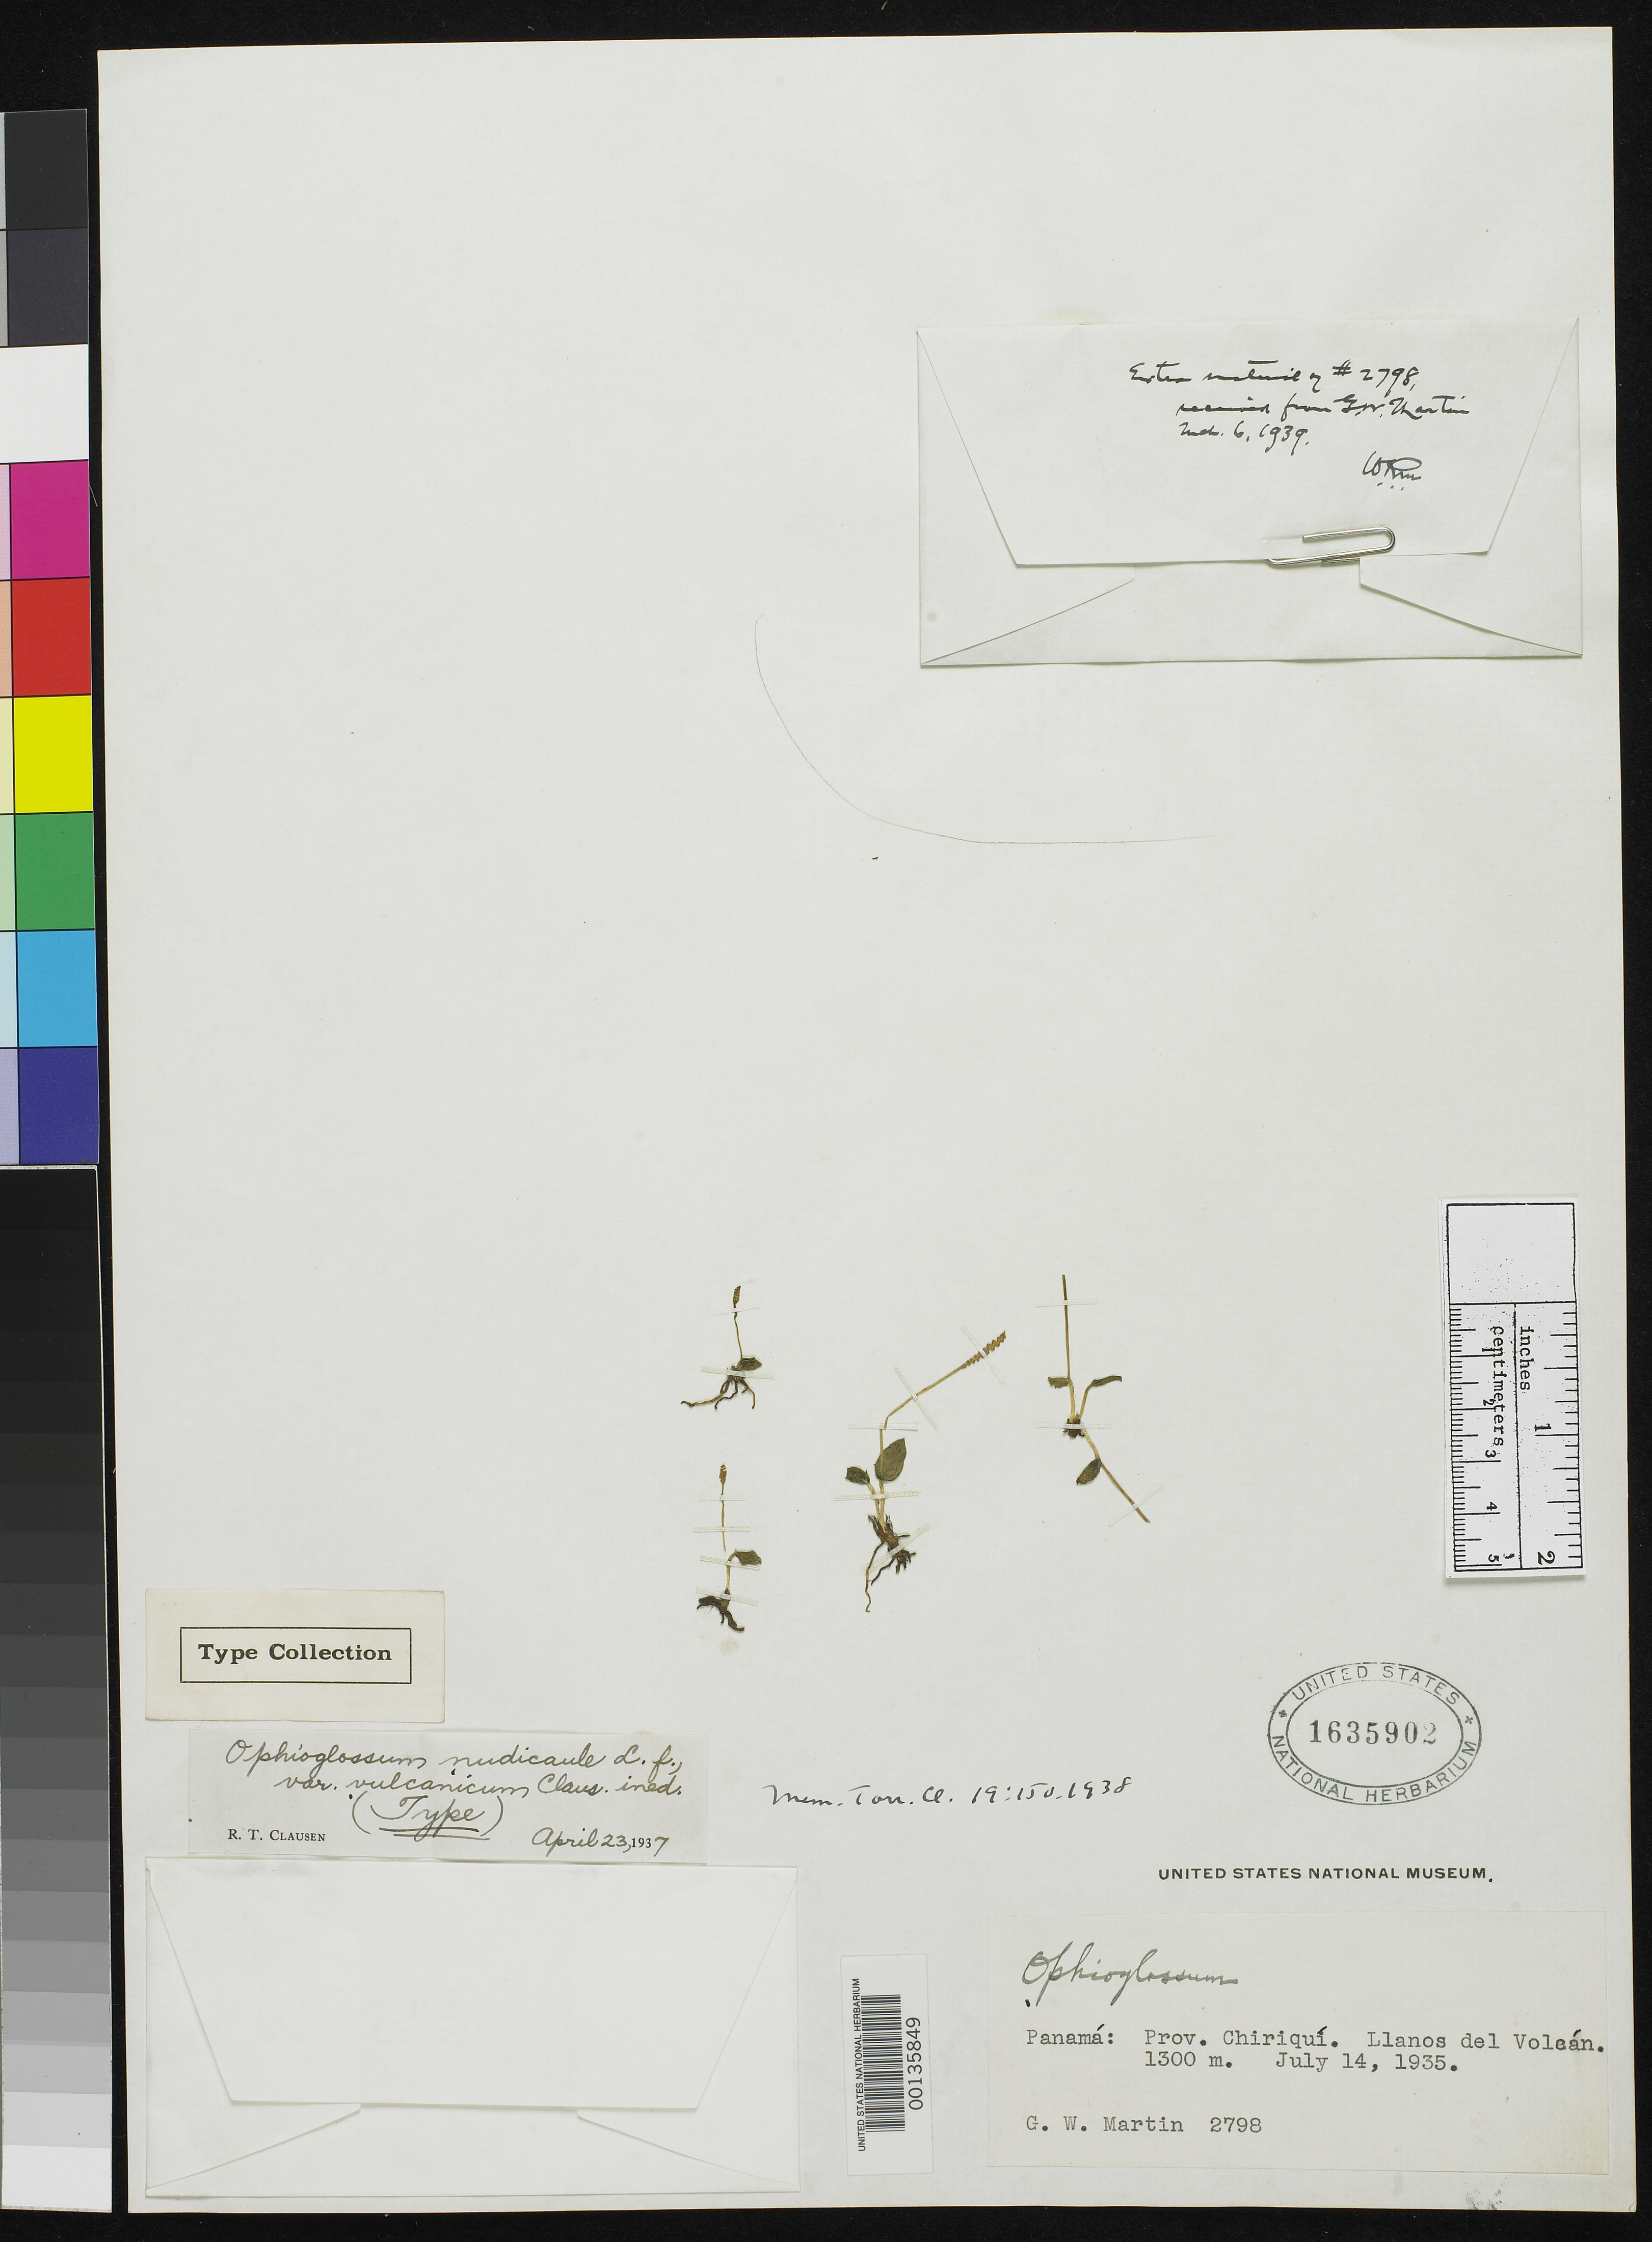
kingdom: Plantae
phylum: Tracheophyta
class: Polypodiopsida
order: Ophioglossales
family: Ophioglossaceae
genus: Ophioglossum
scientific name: Ophioglossum nudicaule var. vulcanicum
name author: R.T. Clausen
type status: Holotype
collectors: W. Martin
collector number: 2798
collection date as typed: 14 Jul 1935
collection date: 1935-07-14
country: Panama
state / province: Chiriquí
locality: Llanos de Volcan.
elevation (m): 1300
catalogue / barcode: US 1635902